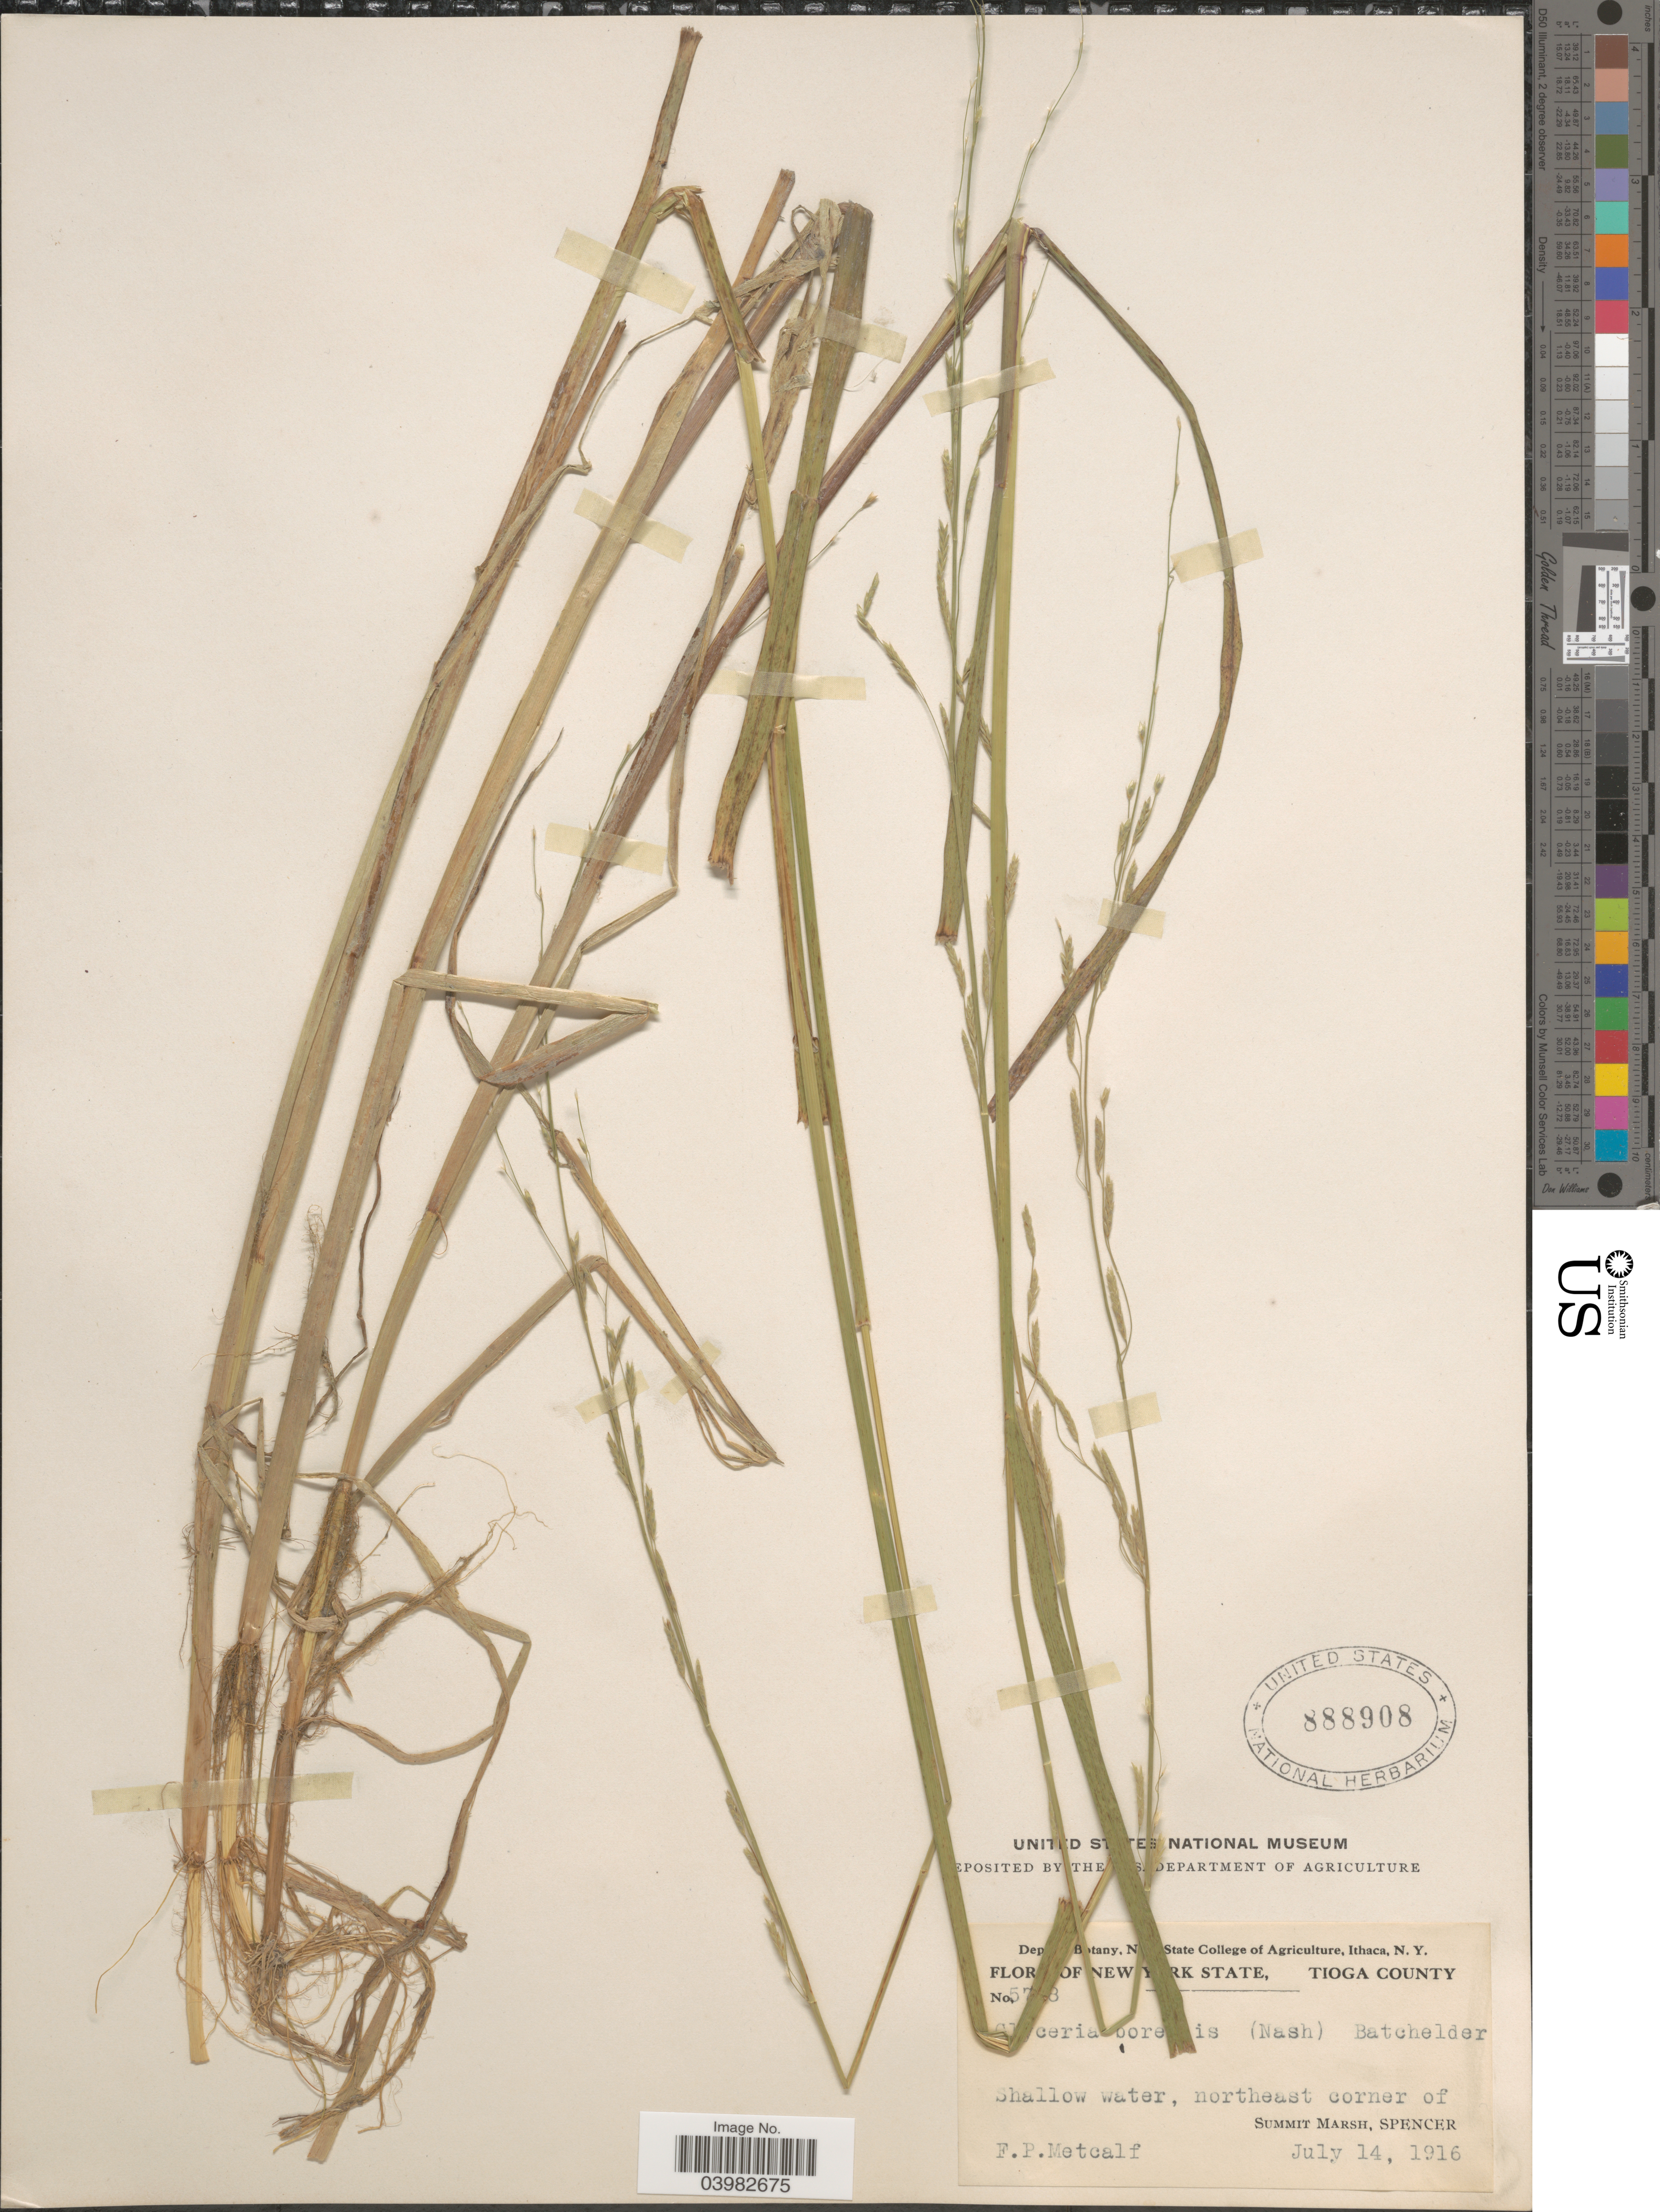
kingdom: Plantae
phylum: Tracheophyta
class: Liliopsida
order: Poales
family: Poaceae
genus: Glyceria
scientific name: Glyceria borealis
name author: (Nash) Batchelder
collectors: F. Metcalf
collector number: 57!8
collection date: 1916-07-14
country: United States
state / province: New York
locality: Tioga County. Shallow water, northeast corner of Summit Marsh, Spencer.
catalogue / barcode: US 888908